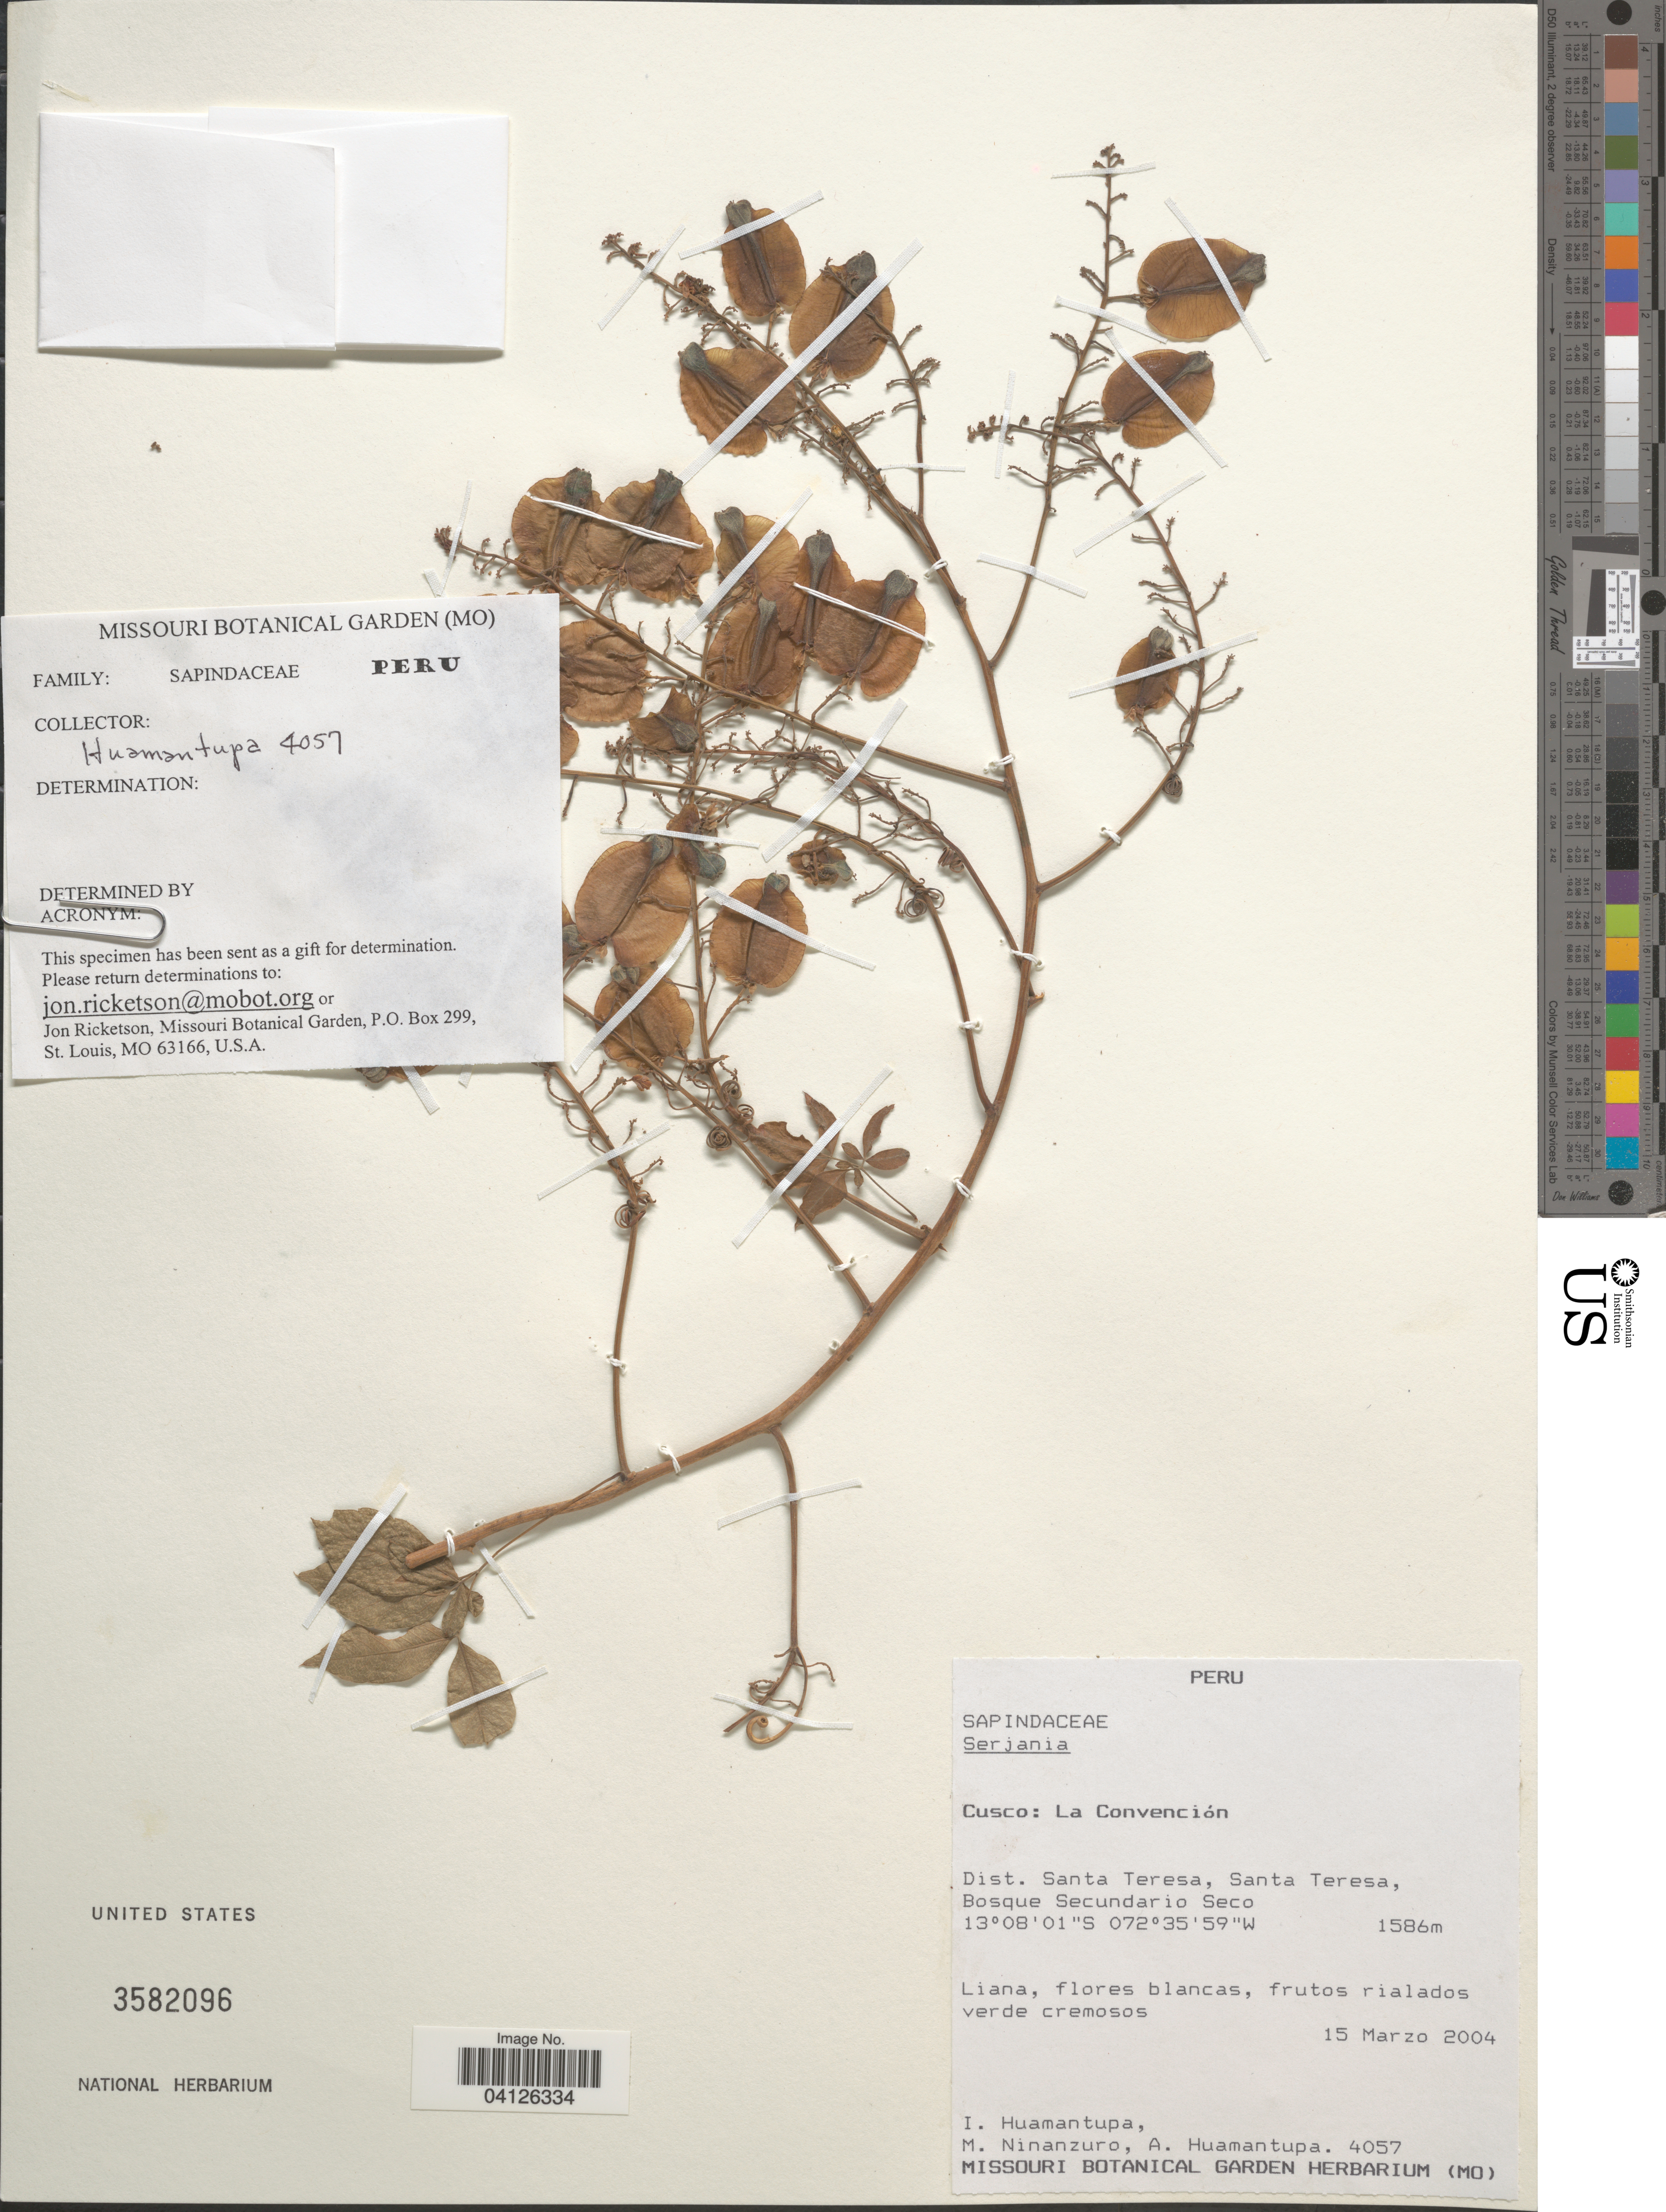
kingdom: Plantae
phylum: Tracheophyta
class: Magnoliopsida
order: Sapindales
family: Sapindaceae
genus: Serjania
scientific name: Serjania foveata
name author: Griseb.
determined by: Acevedo-Rodriguez, P., (US), Smithsonian Institution - National Museum of Natural History (UNITED STATES)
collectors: I. Huamantupa, M. Ninanzuro & A. Huamantupa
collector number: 4057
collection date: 2004-03-15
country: Peru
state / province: Cusco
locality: La Convención. Dist. Santa Teresa, Santa Teresa.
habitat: Bosque secundario seco.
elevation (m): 1586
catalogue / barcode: US 3582096